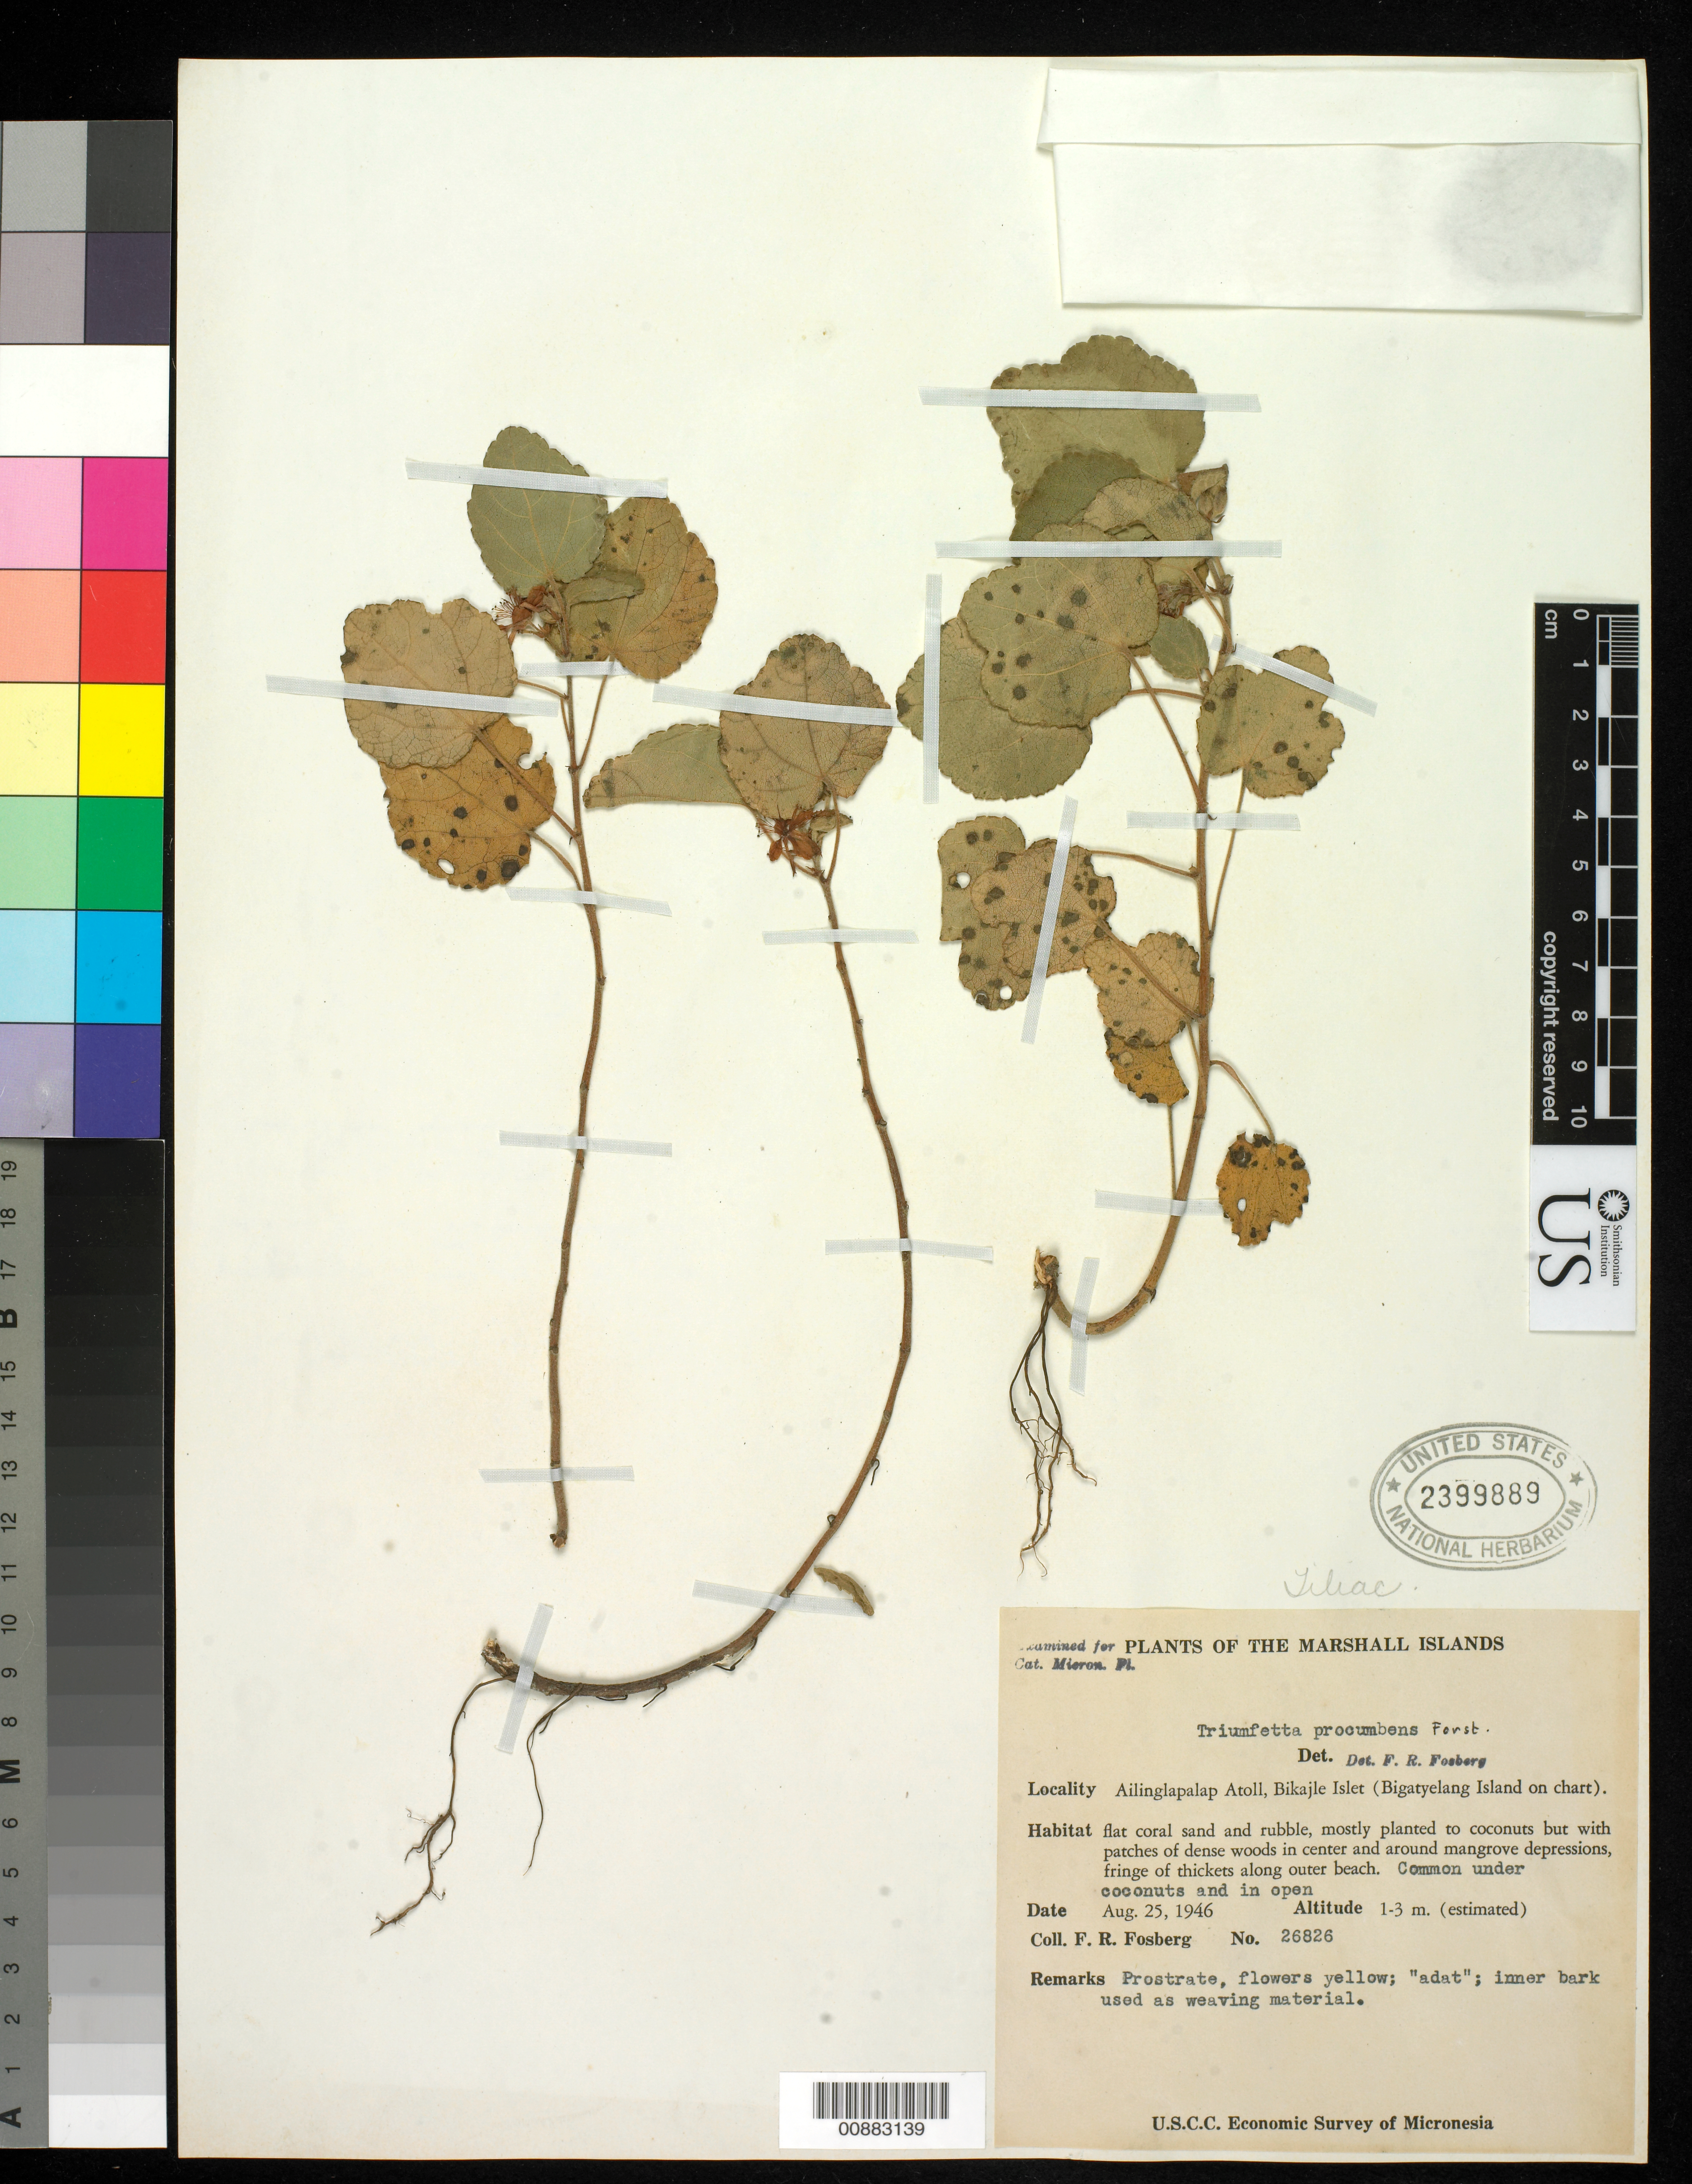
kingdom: Plantae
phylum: Tracheophyta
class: Magnoliopsida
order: Malvales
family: Malvaceae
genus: Triumfetta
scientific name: Triumfetta procumbens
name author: G. Forst.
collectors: F. R. Fosberg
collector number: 26826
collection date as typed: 07 Feb 1952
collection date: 1952-02-07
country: Marshall Islands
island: Ujelang Atoll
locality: Western part of Ujelang Islet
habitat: flat coral sand and rubble, mostly planted to coconuts but, with patches of dense woods in center and around ……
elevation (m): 1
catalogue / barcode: US 2399889